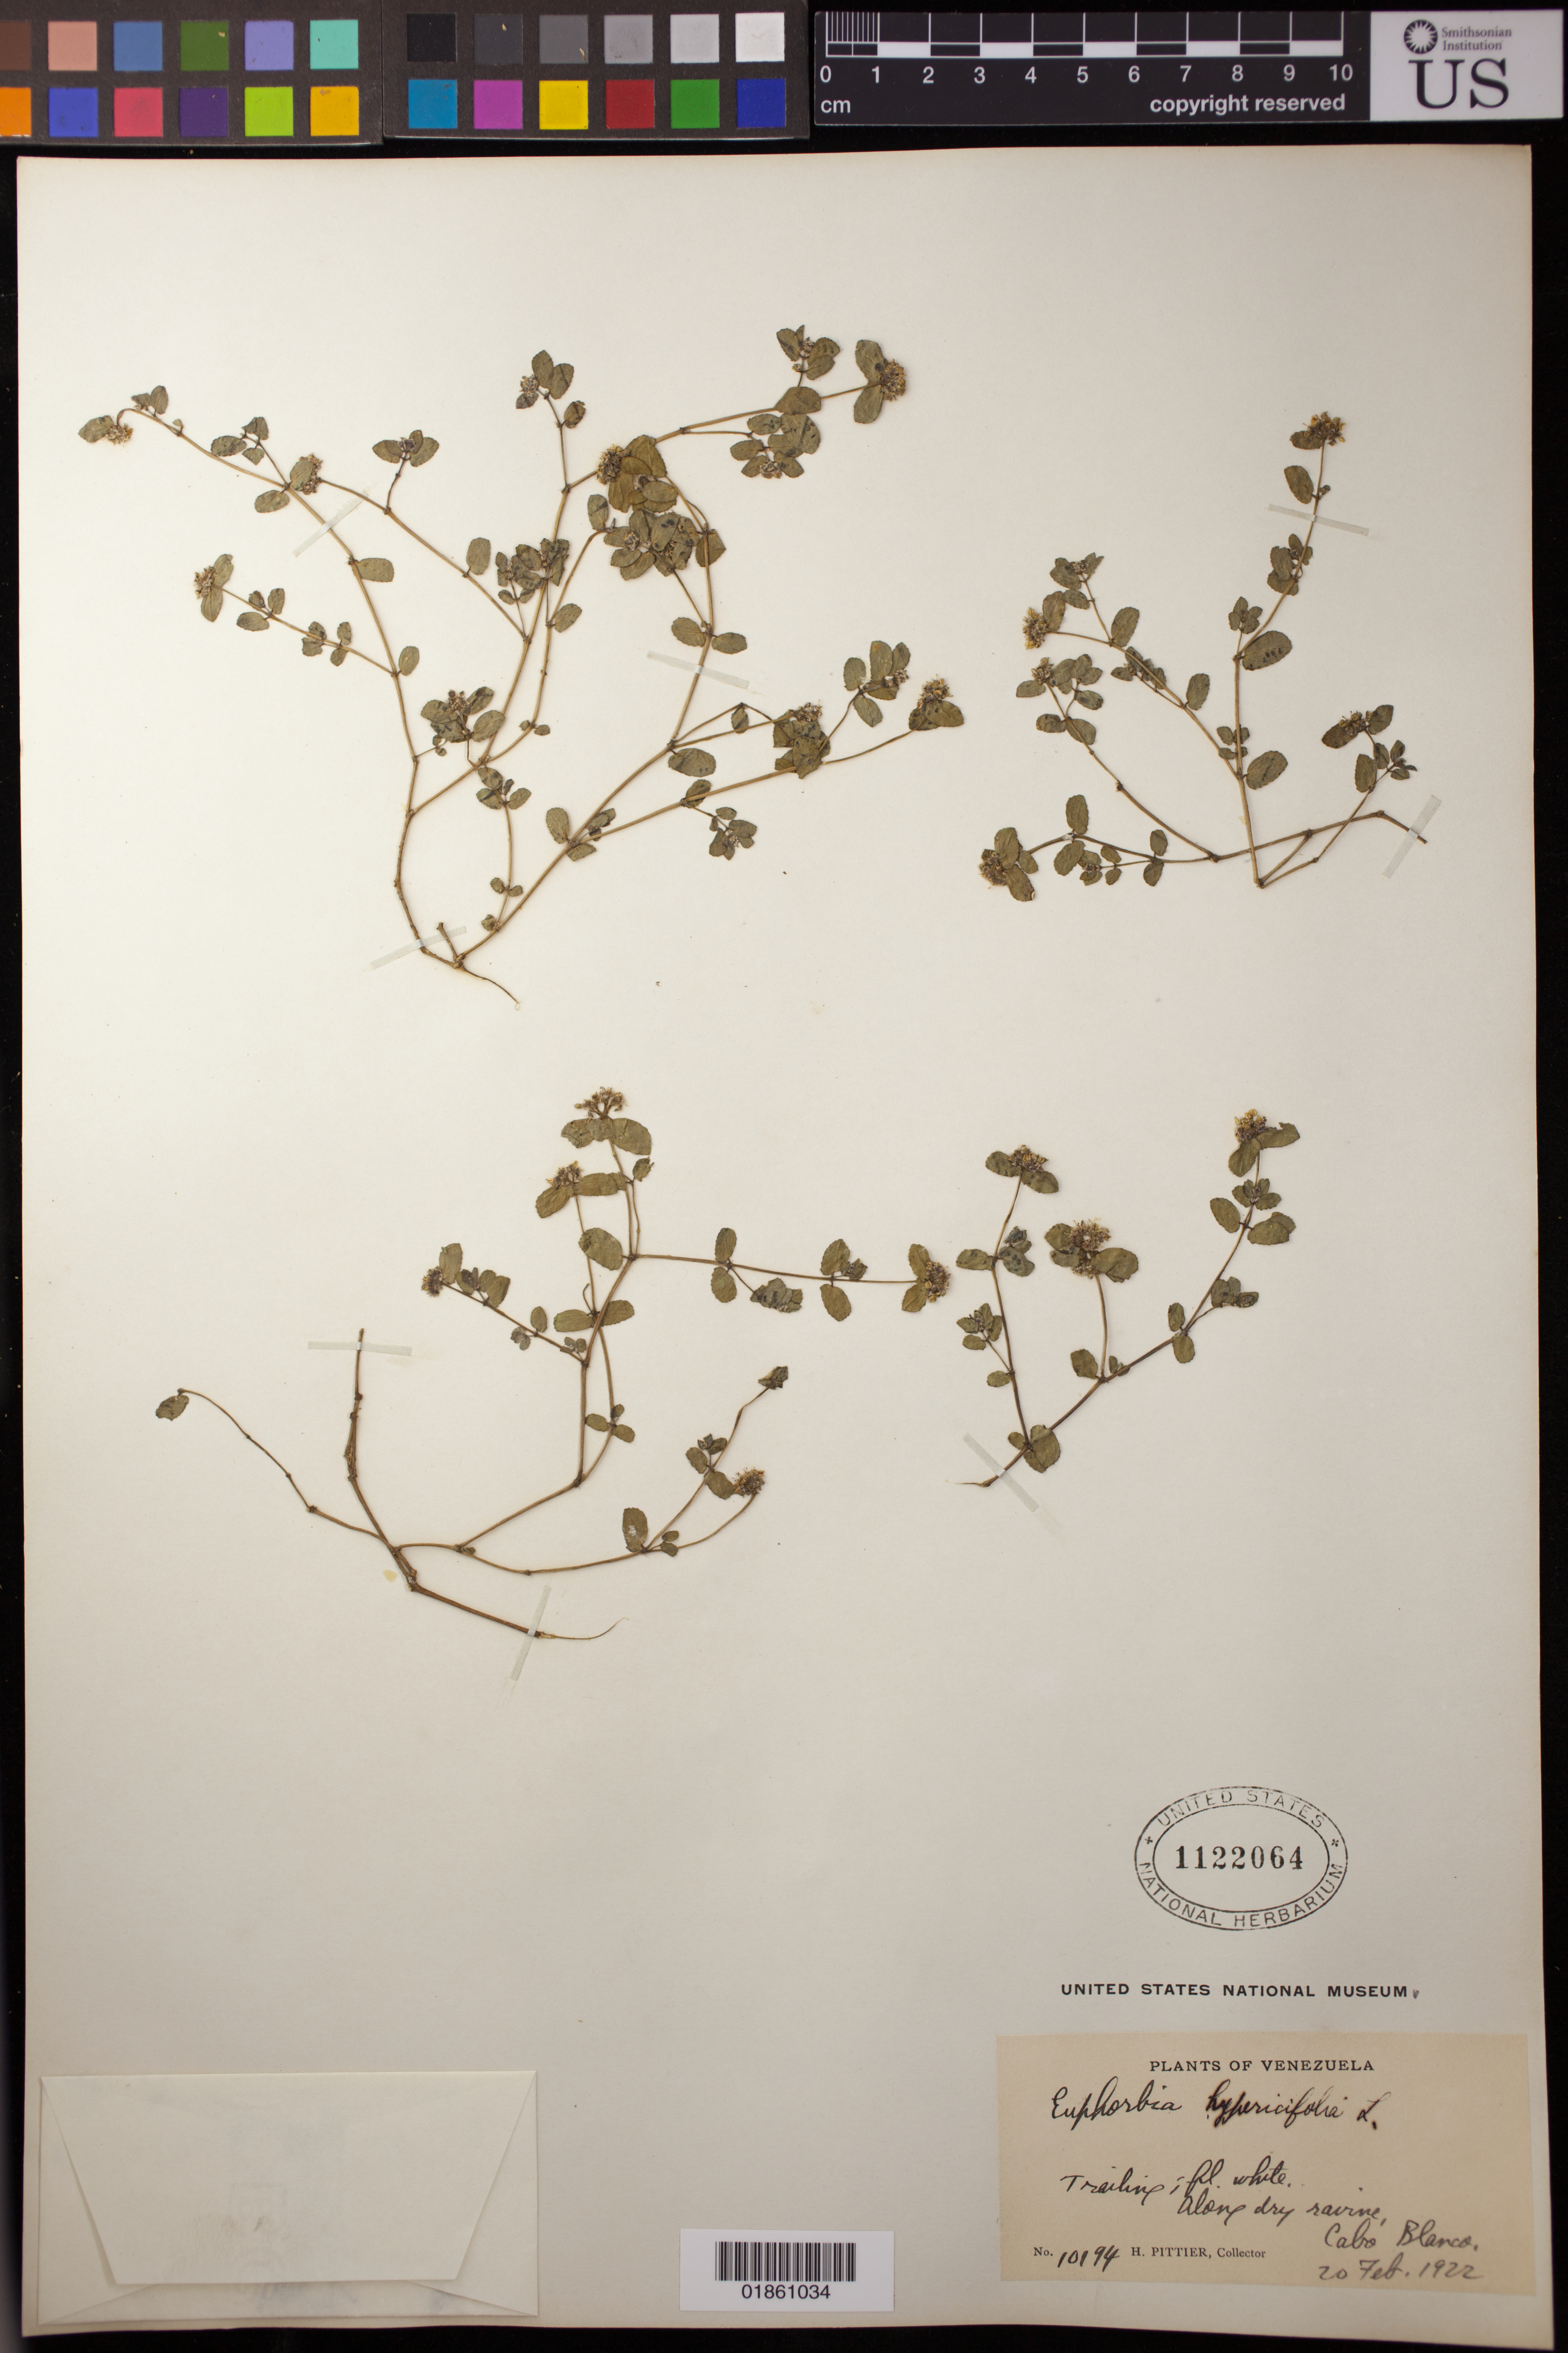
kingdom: Plantae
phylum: Tracheophyta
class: Magnoliopsida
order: Malpighiales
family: Euphorbiaceae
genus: Euphorbia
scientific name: Euphorbia hypericifolia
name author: L.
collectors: H. F. Pittier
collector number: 10194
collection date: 1922-02-20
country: Venezuela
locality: Cabo Blanco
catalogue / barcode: US 1122064